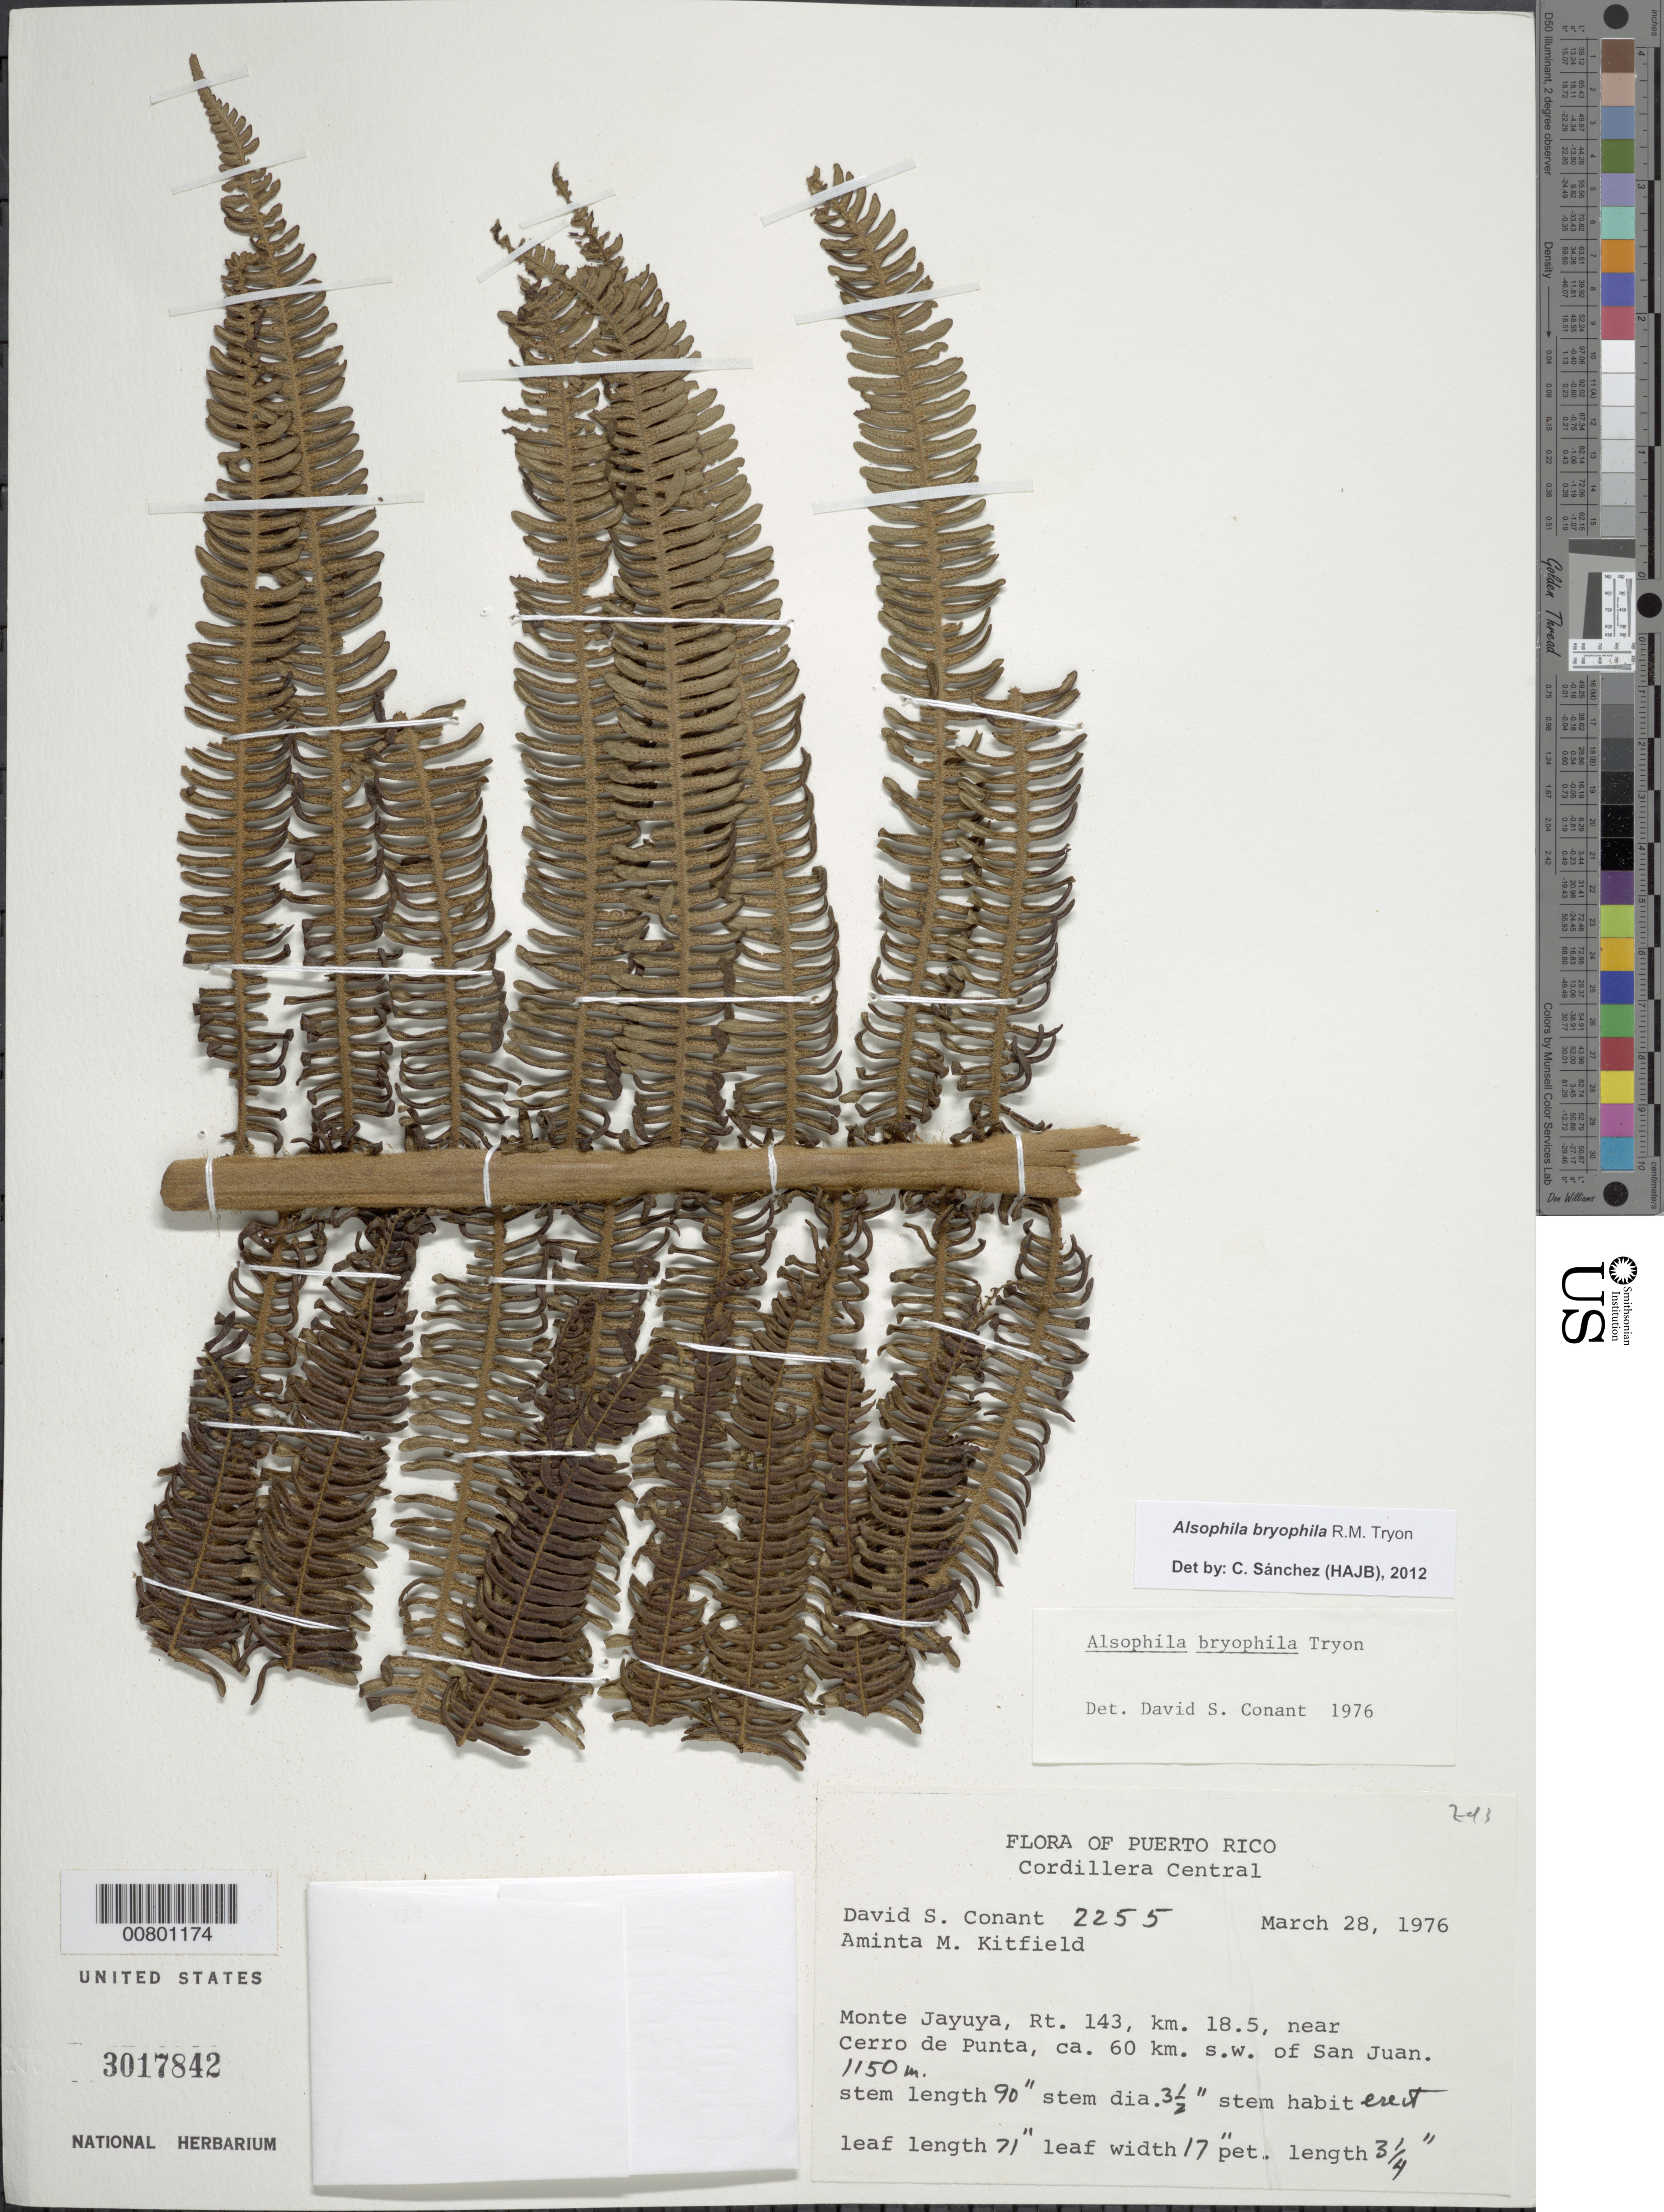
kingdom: Plantae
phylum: Tracheophyta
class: Polypodiopsida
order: Cyatheales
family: Cyatheaceae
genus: Alsophila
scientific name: Alsophila bryophila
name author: R.M. Tryon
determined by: Conant, D. S.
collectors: D. S. Conant & A. Kitfield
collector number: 2255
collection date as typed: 28 Mar 1976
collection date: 1976-03-28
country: Puerto Rico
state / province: Jayuya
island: Puerto Rico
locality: Cordillera Central, Monte Jayuya, Rt. 143, km 18.5, near Cerro de Punta, ca. 60 km SW of San Juan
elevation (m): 1150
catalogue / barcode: US 3017842